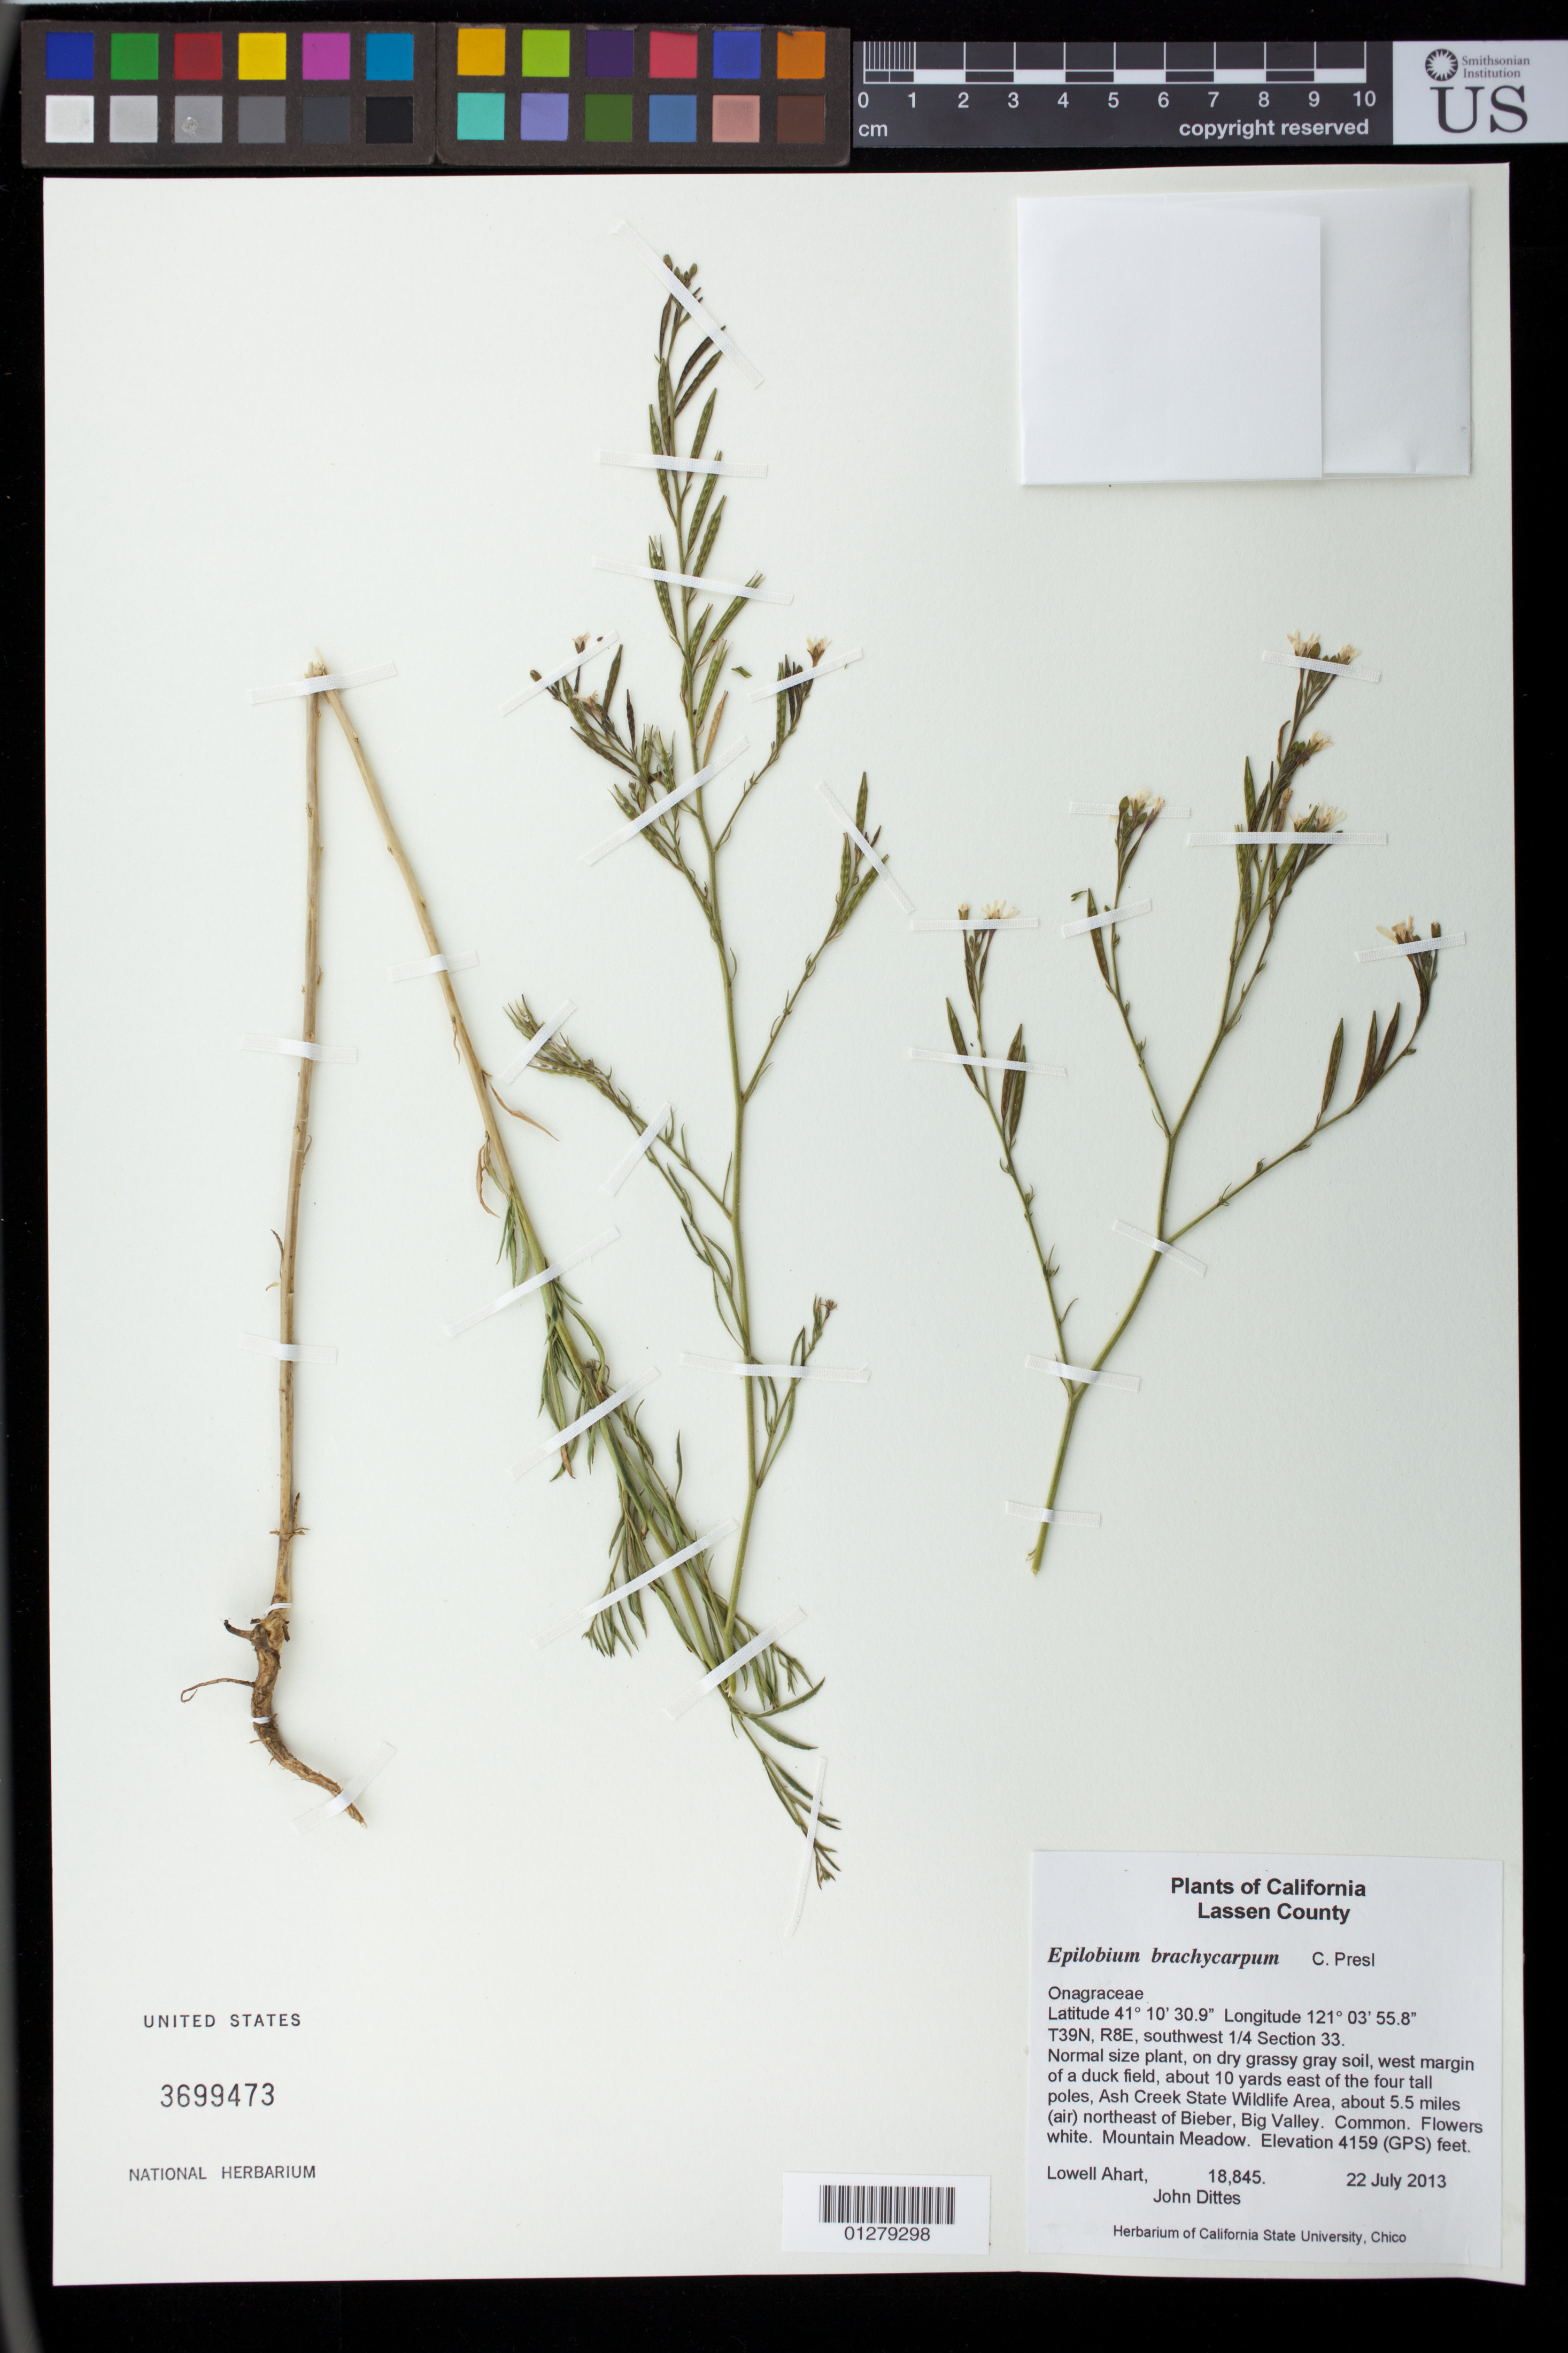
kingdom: Plantae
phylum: Tracheophyta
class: Magnoliopsida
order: Myrtales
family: Onagraceae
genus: Epilobium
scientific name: Epilobium brachycarpum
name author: C. Presl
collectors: L. Ahart & J. Dittes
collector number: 18845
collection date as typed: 22 July 2013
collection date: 2013-07-22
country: United States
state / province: California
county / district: Lassen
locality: West margin of a duck field, about 10 yards east of the four tall poles, Ash Creek State Wildlife Area, about 5.5 miles (air) NE of Bieber, Big Valley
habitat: Mountain meadow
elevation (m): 1268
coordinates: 41 11 38.76 N, 121 00 15.02 W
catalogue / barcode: US 3699473